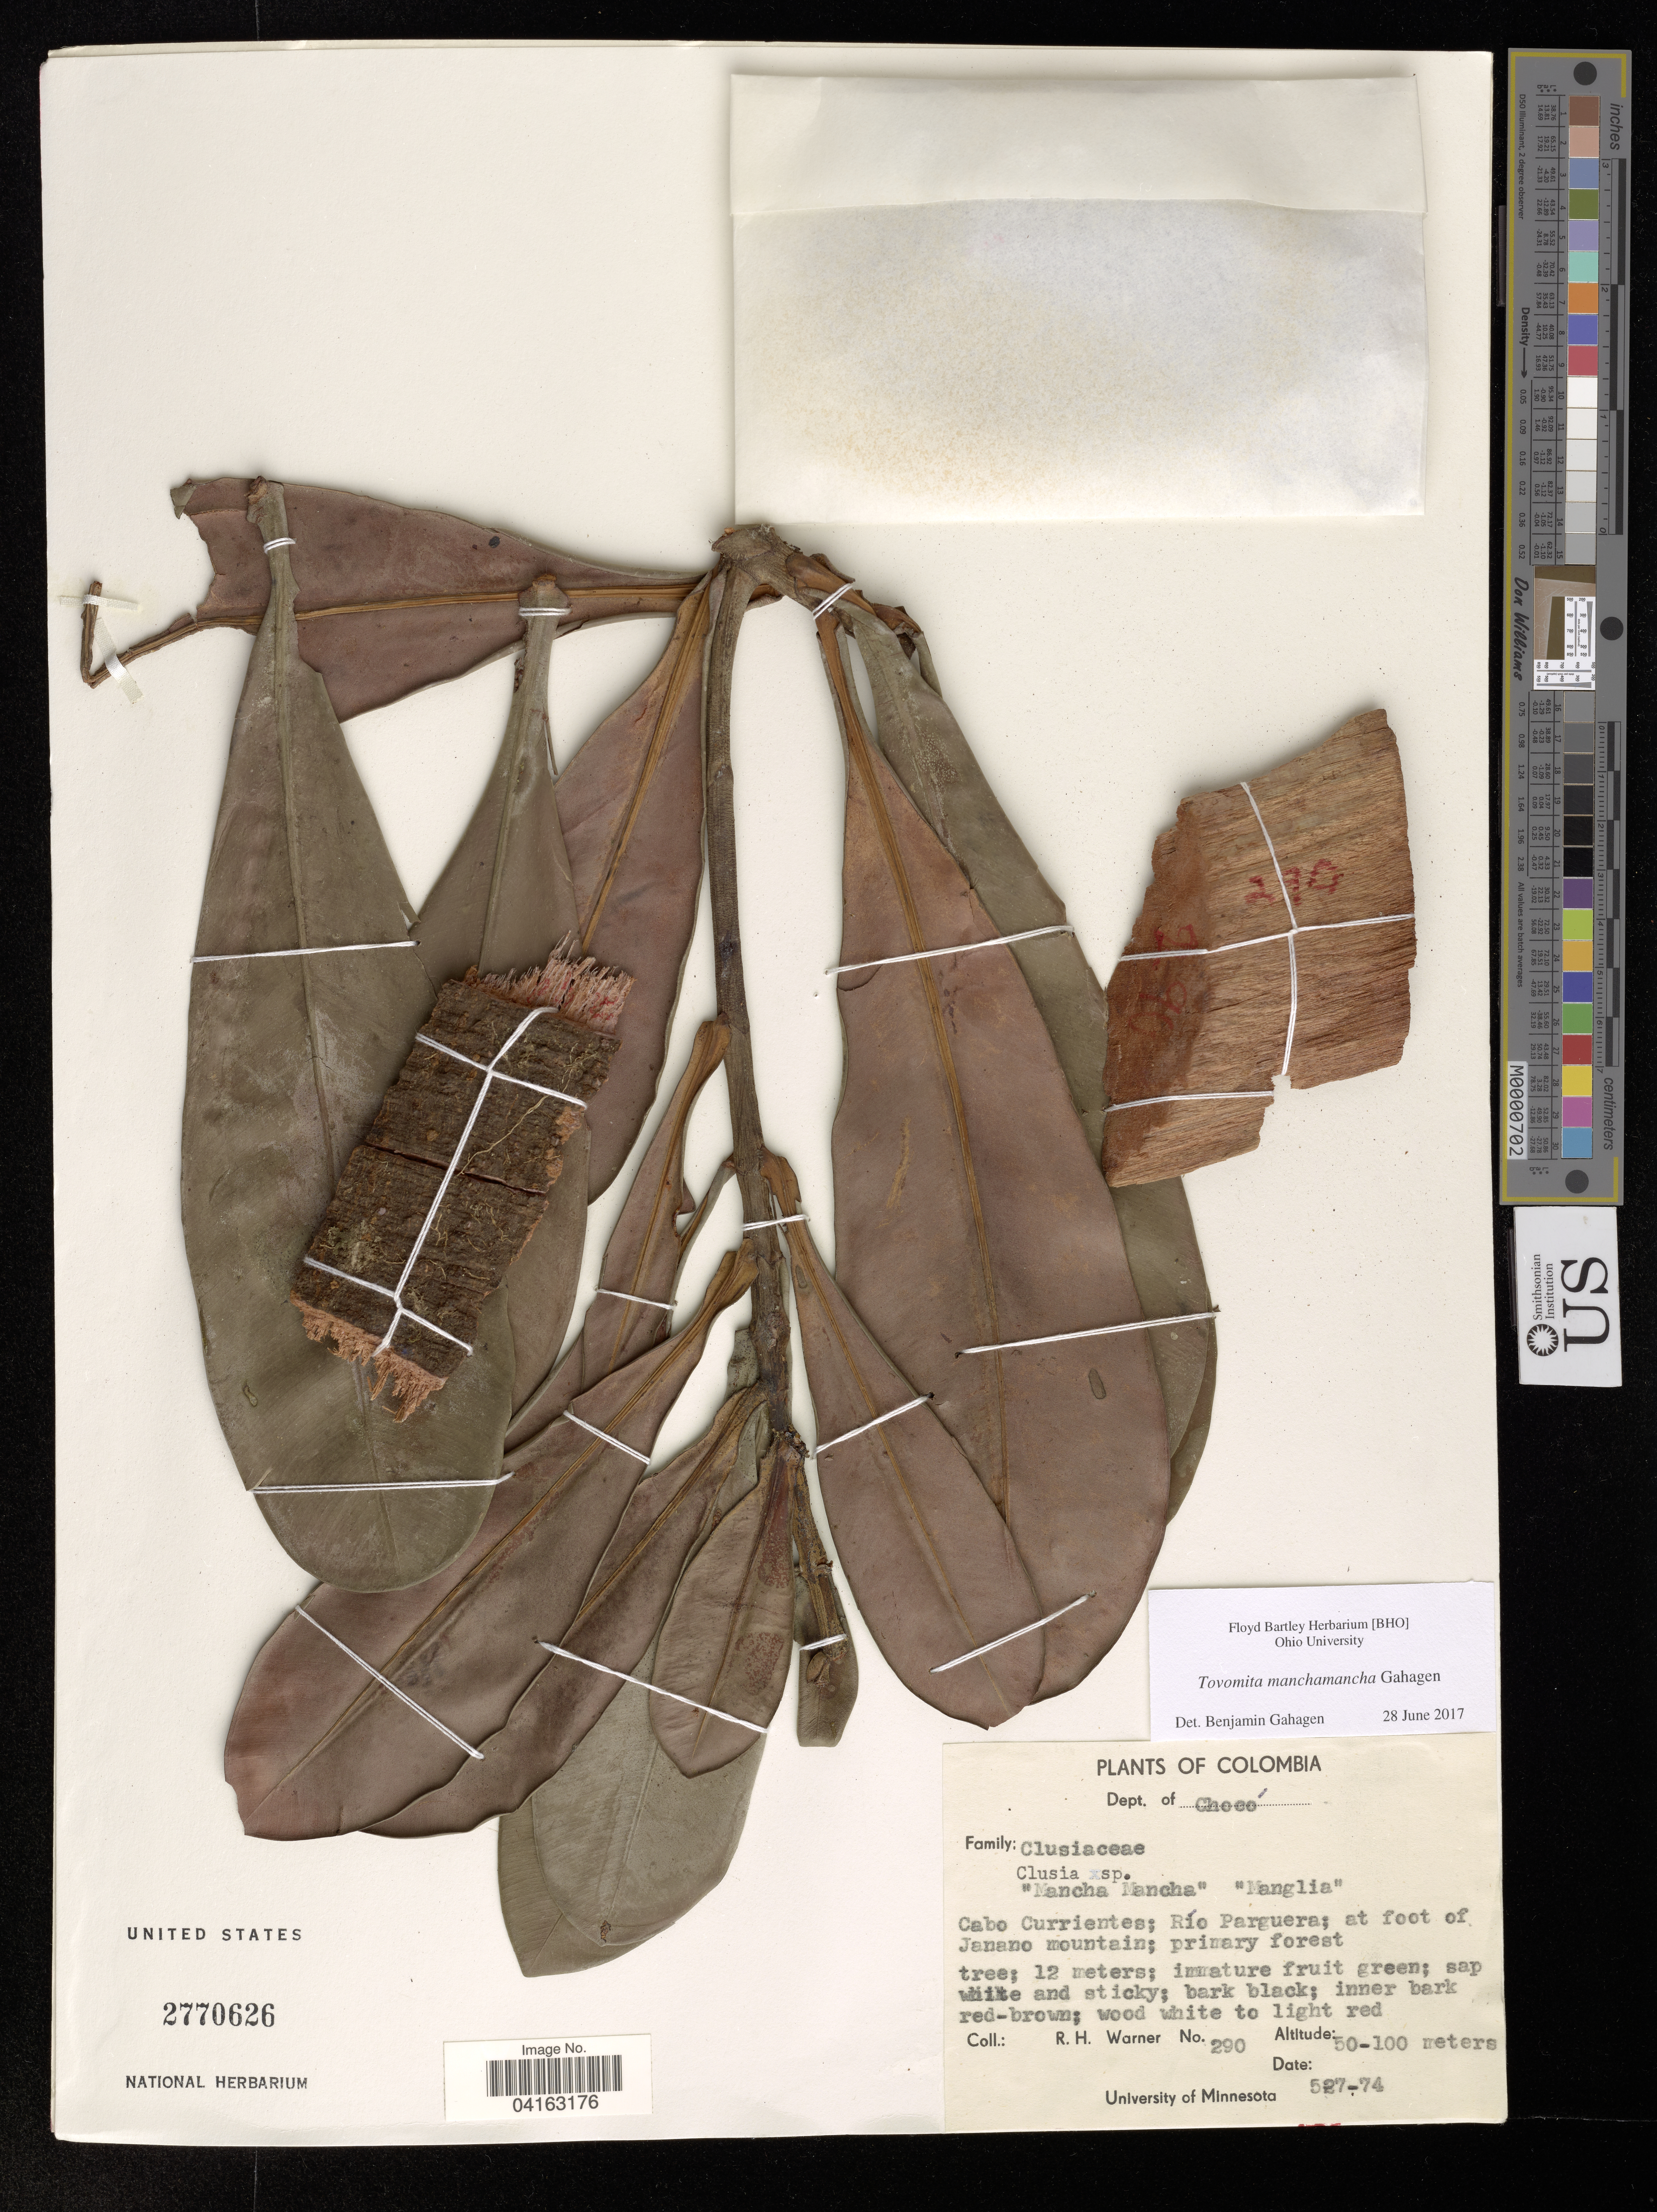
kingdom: Plantae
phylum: Tracheophyta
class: Magnoliopsida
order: Malpighiales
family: Clusiaceae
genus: Tovomita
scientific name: Tovomita manchamancha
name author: Gahagen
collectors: R. H. Warner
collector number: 290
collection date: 1974-05-27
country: Colombia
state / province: Chocó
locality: Cabo Currientes; Río Parguera; at foot of Janano mountain.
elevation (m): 50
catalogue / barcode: US 2770626